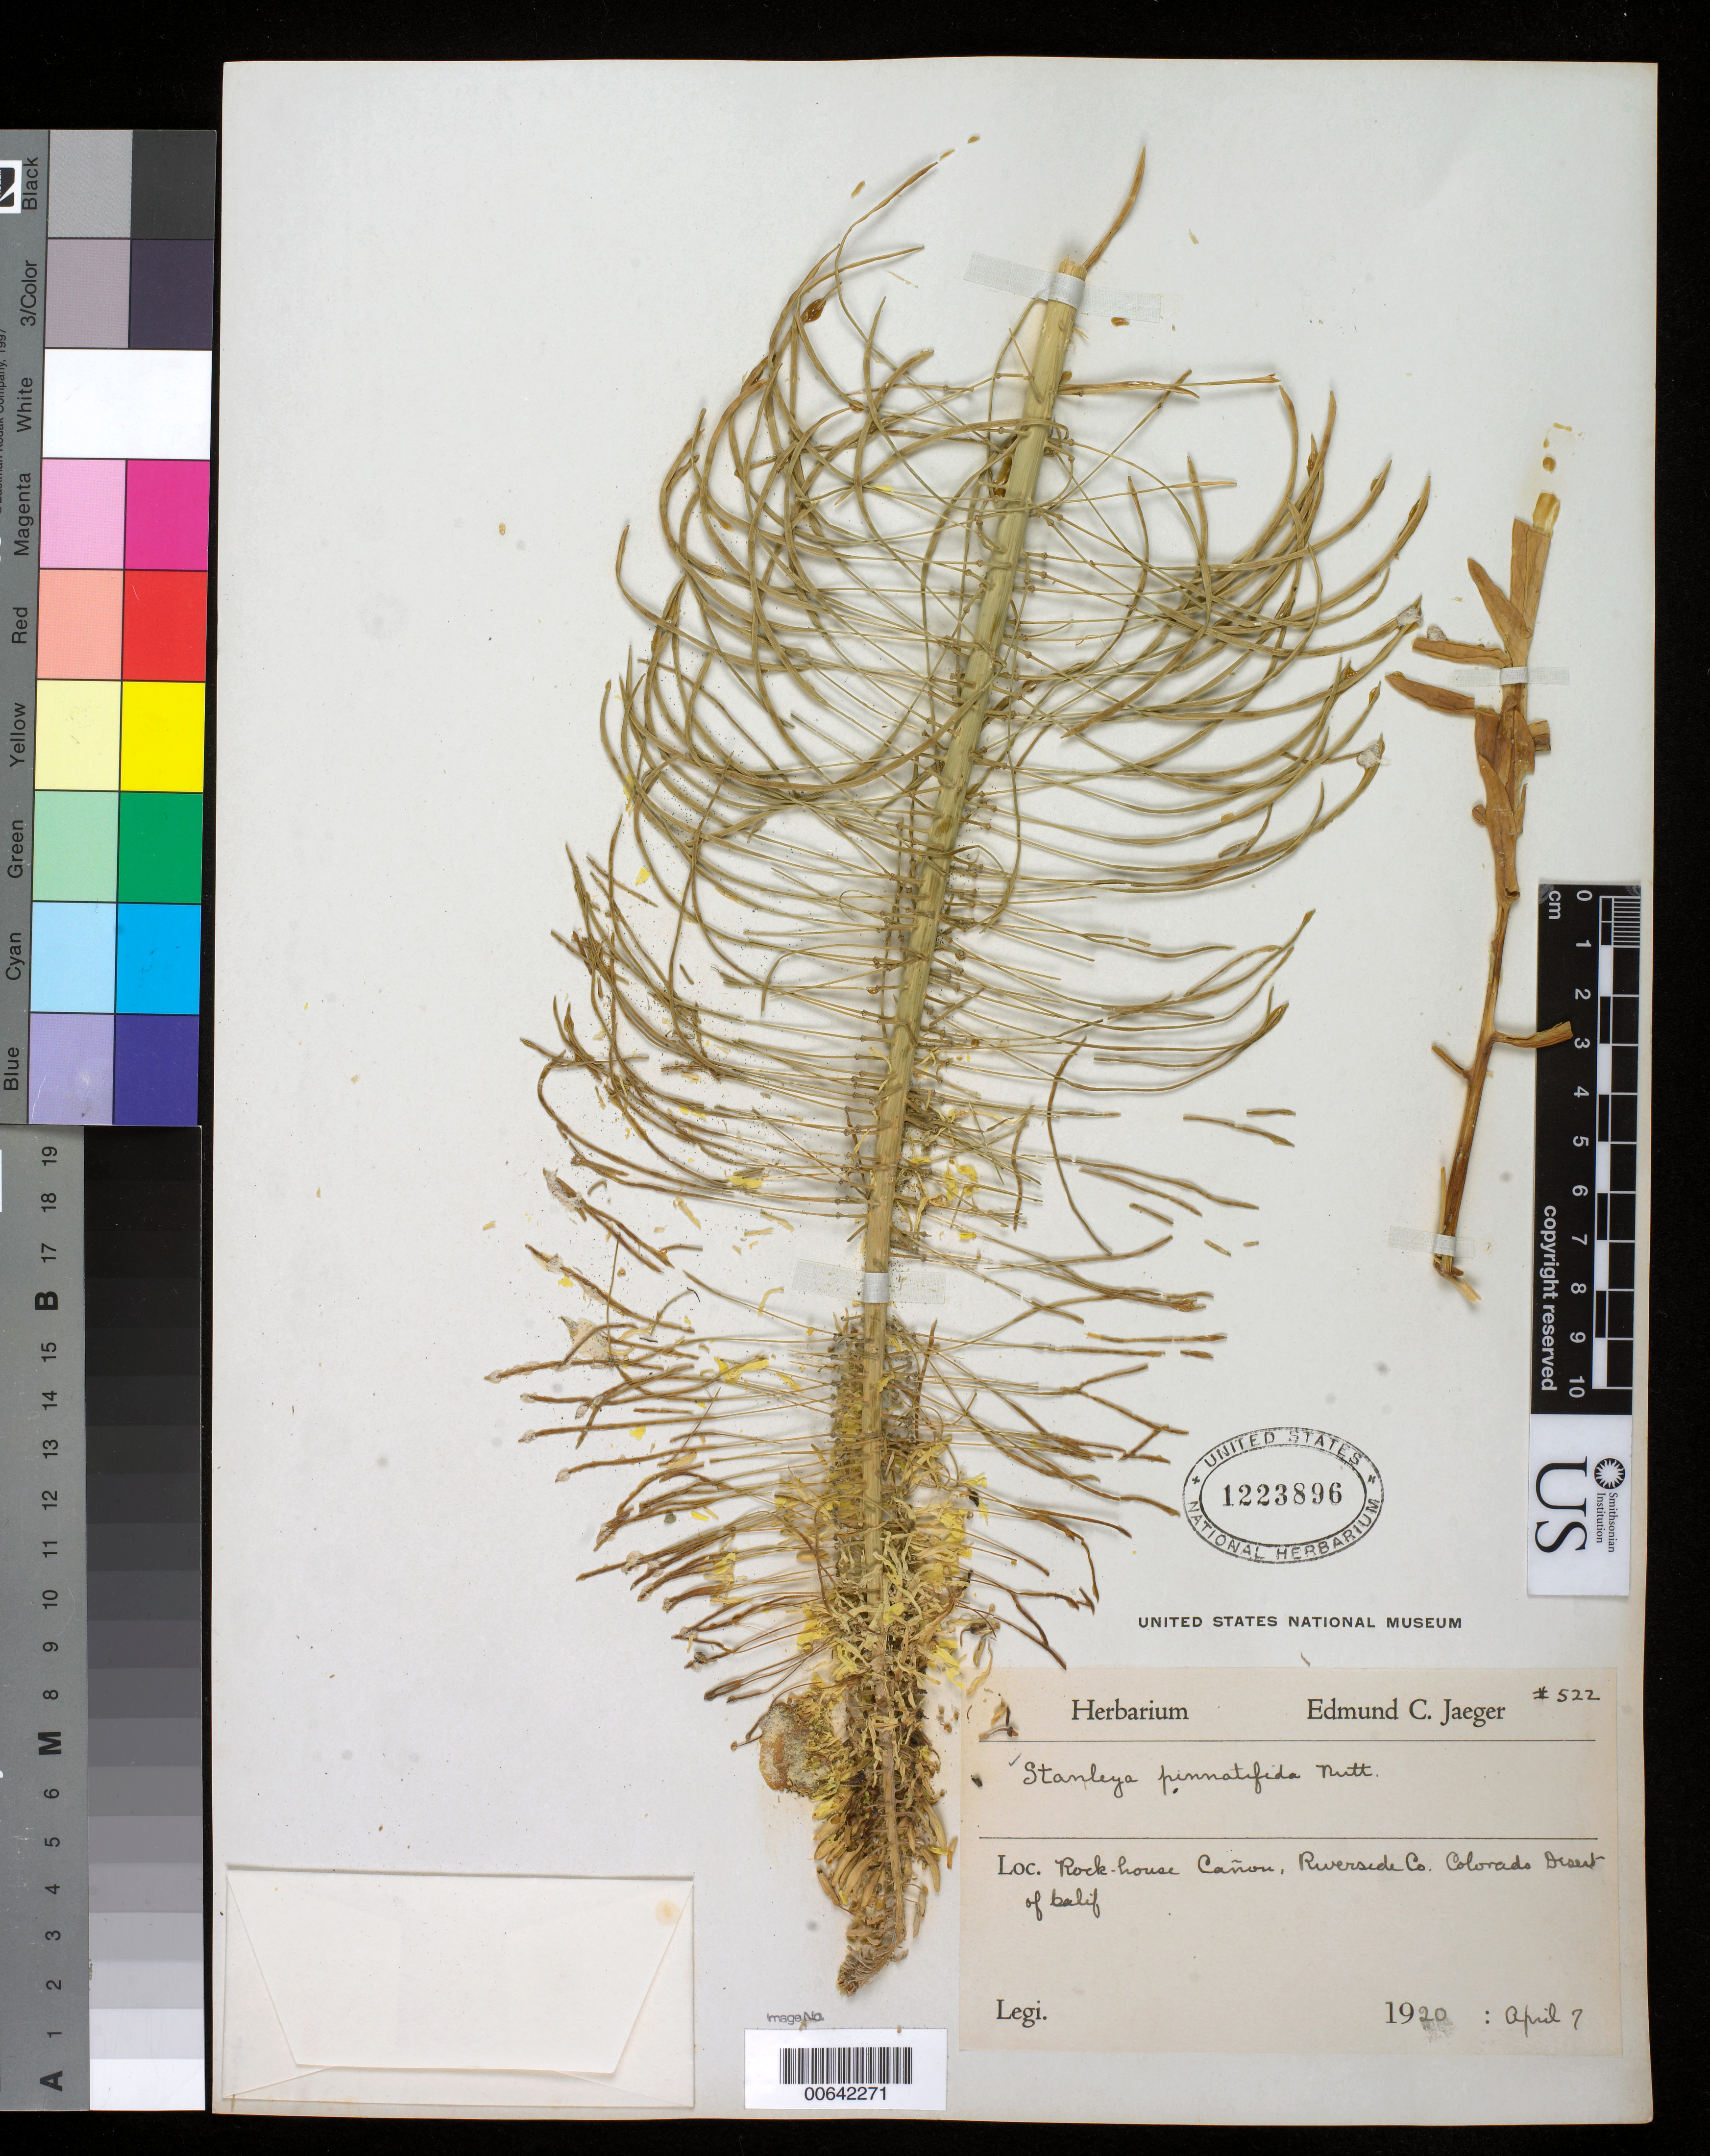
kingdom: Plantae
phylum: Tracheophyta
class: Magnoliopsida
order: Brassicales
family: Brassicaceae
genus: Stanleya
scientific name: Stanleya pinnatifida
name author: Nutt.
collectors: E. Jaeger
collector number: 522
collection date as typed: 07 Apr 1920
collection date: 1920-04-07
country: United States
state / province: California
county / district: Riverside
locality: Rock-house Cañon, Colorado Desert.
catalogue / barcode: US 1223896